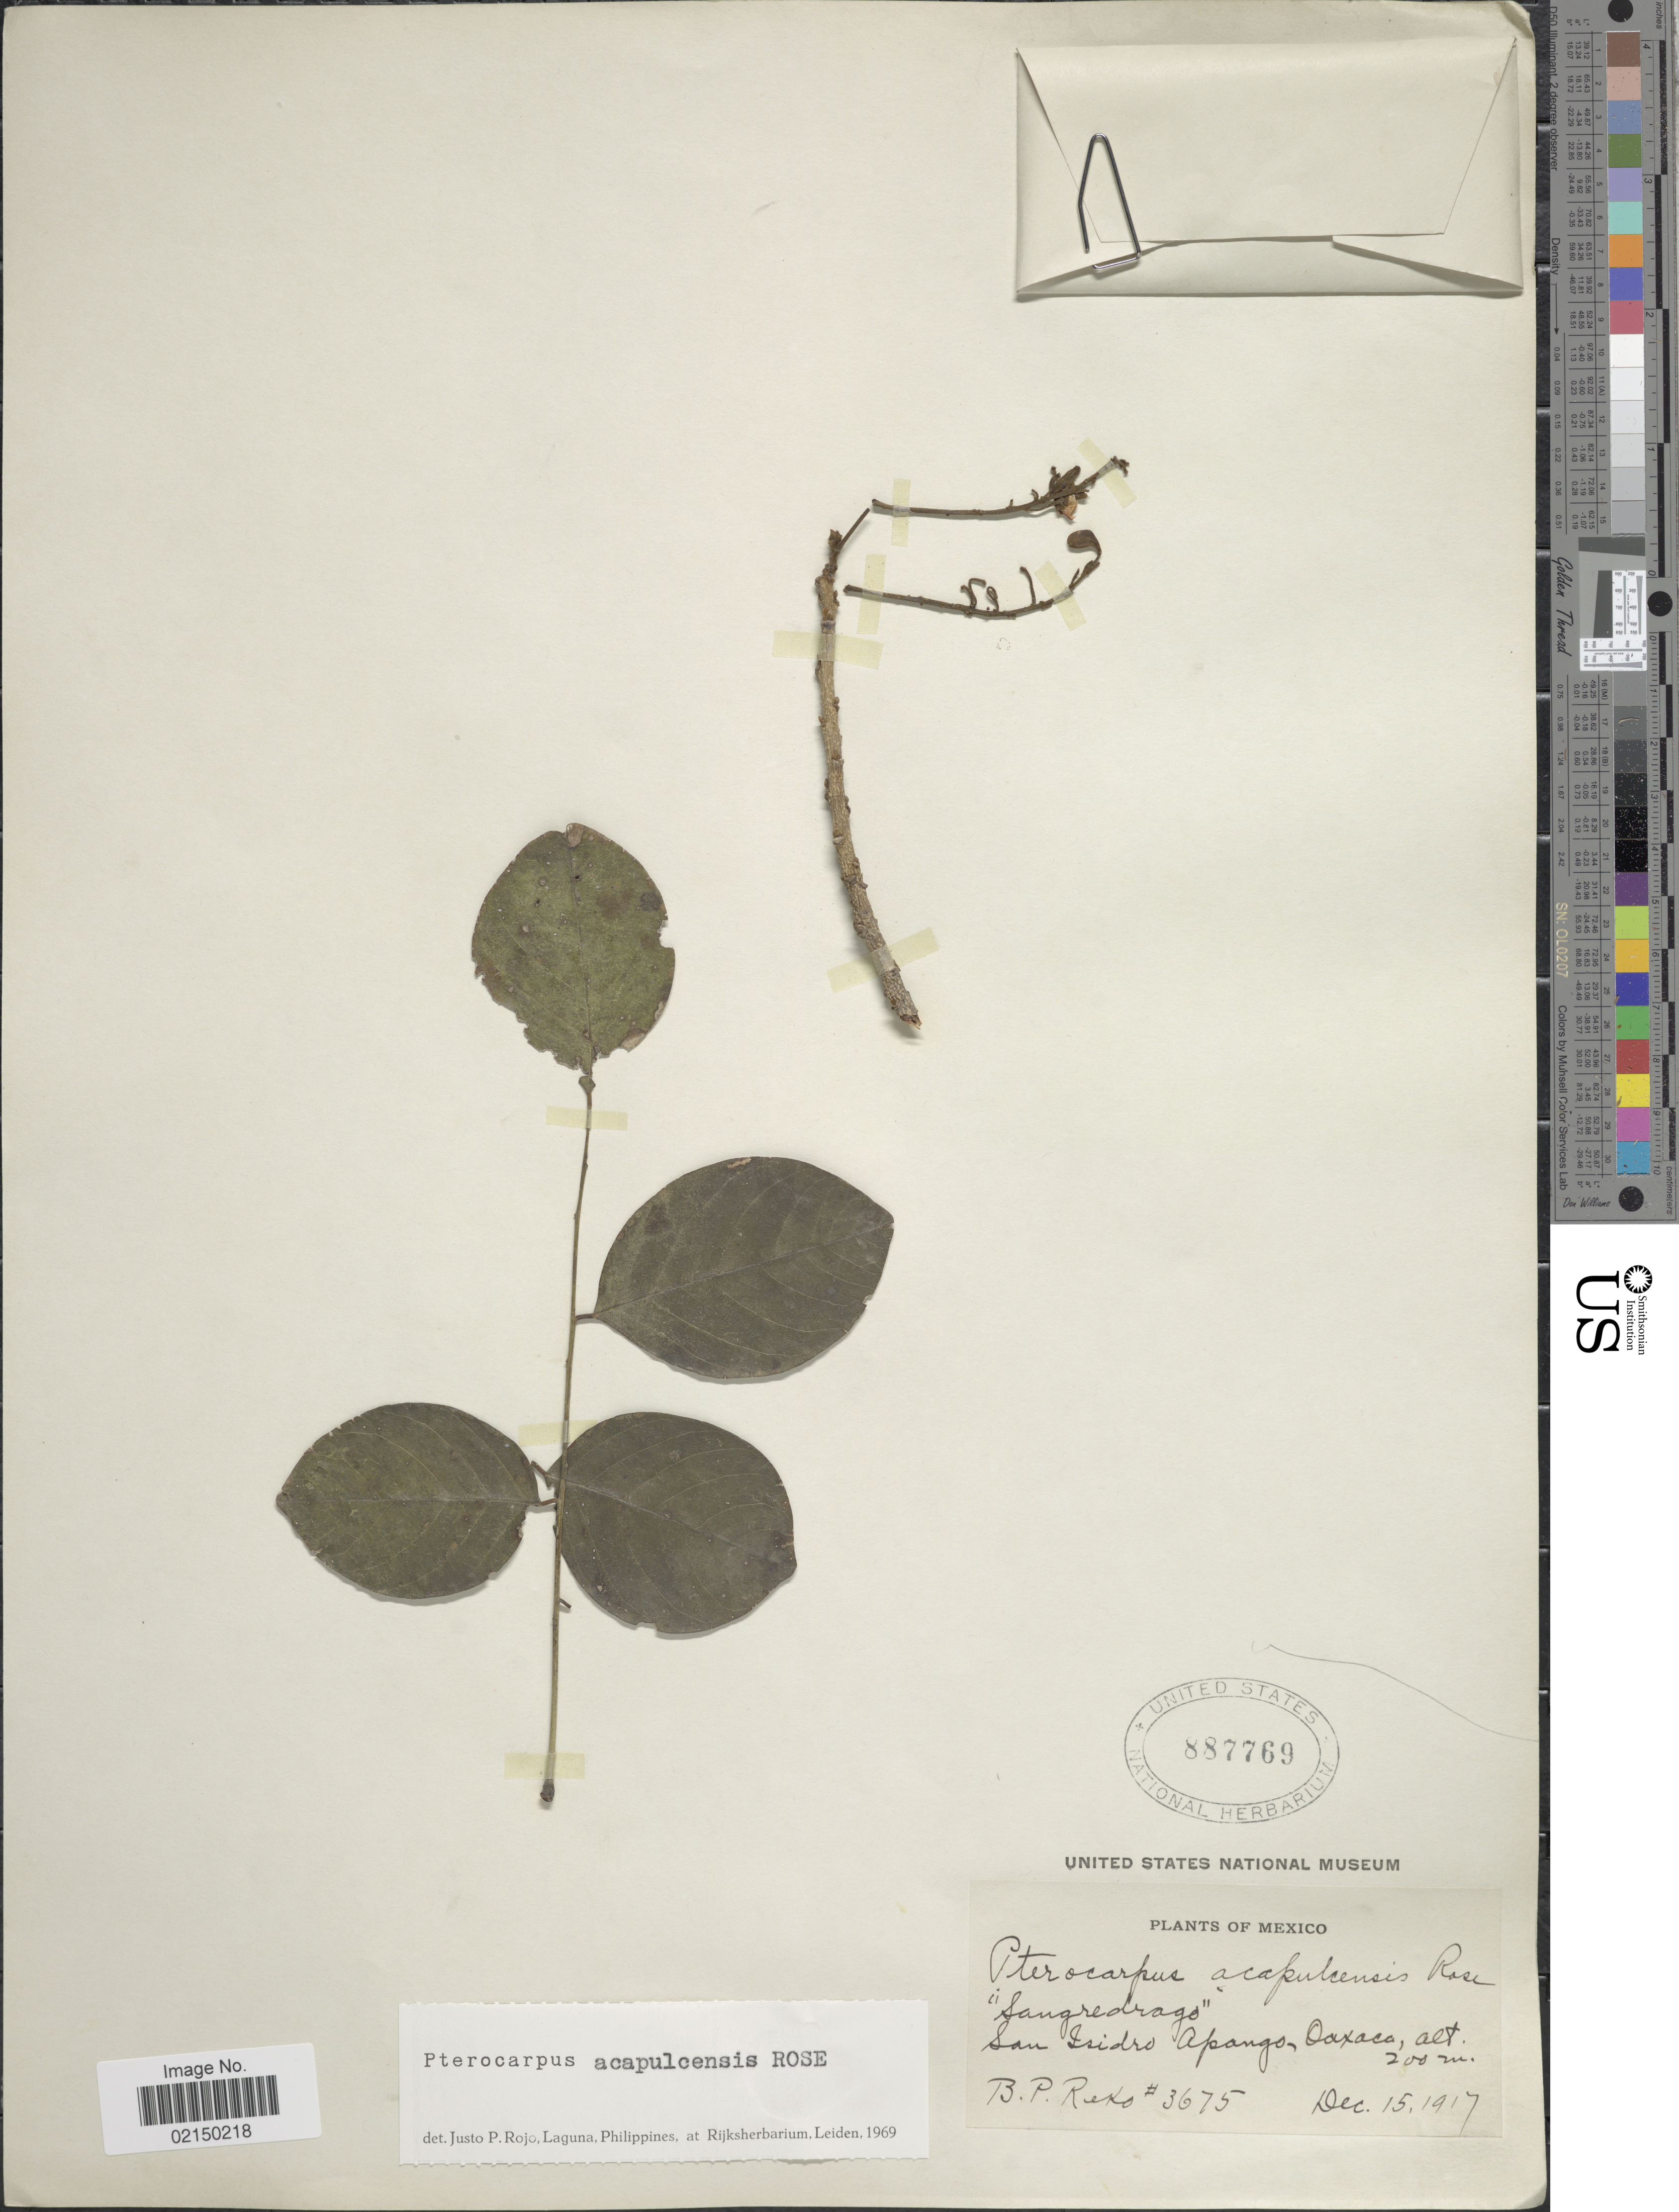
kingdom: Plantae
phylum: Tracheophyta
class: Magnoliopsida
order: Fabales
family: Fabaceae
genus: Pterocarpus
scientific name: Pterocarpus acapulcensis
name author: Rose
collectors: B. P. Reko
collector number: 3675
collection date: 1917-12-15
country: Mexico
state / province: Oaxaca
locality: San Isidro Apango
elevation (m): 200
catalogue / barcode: US 887769